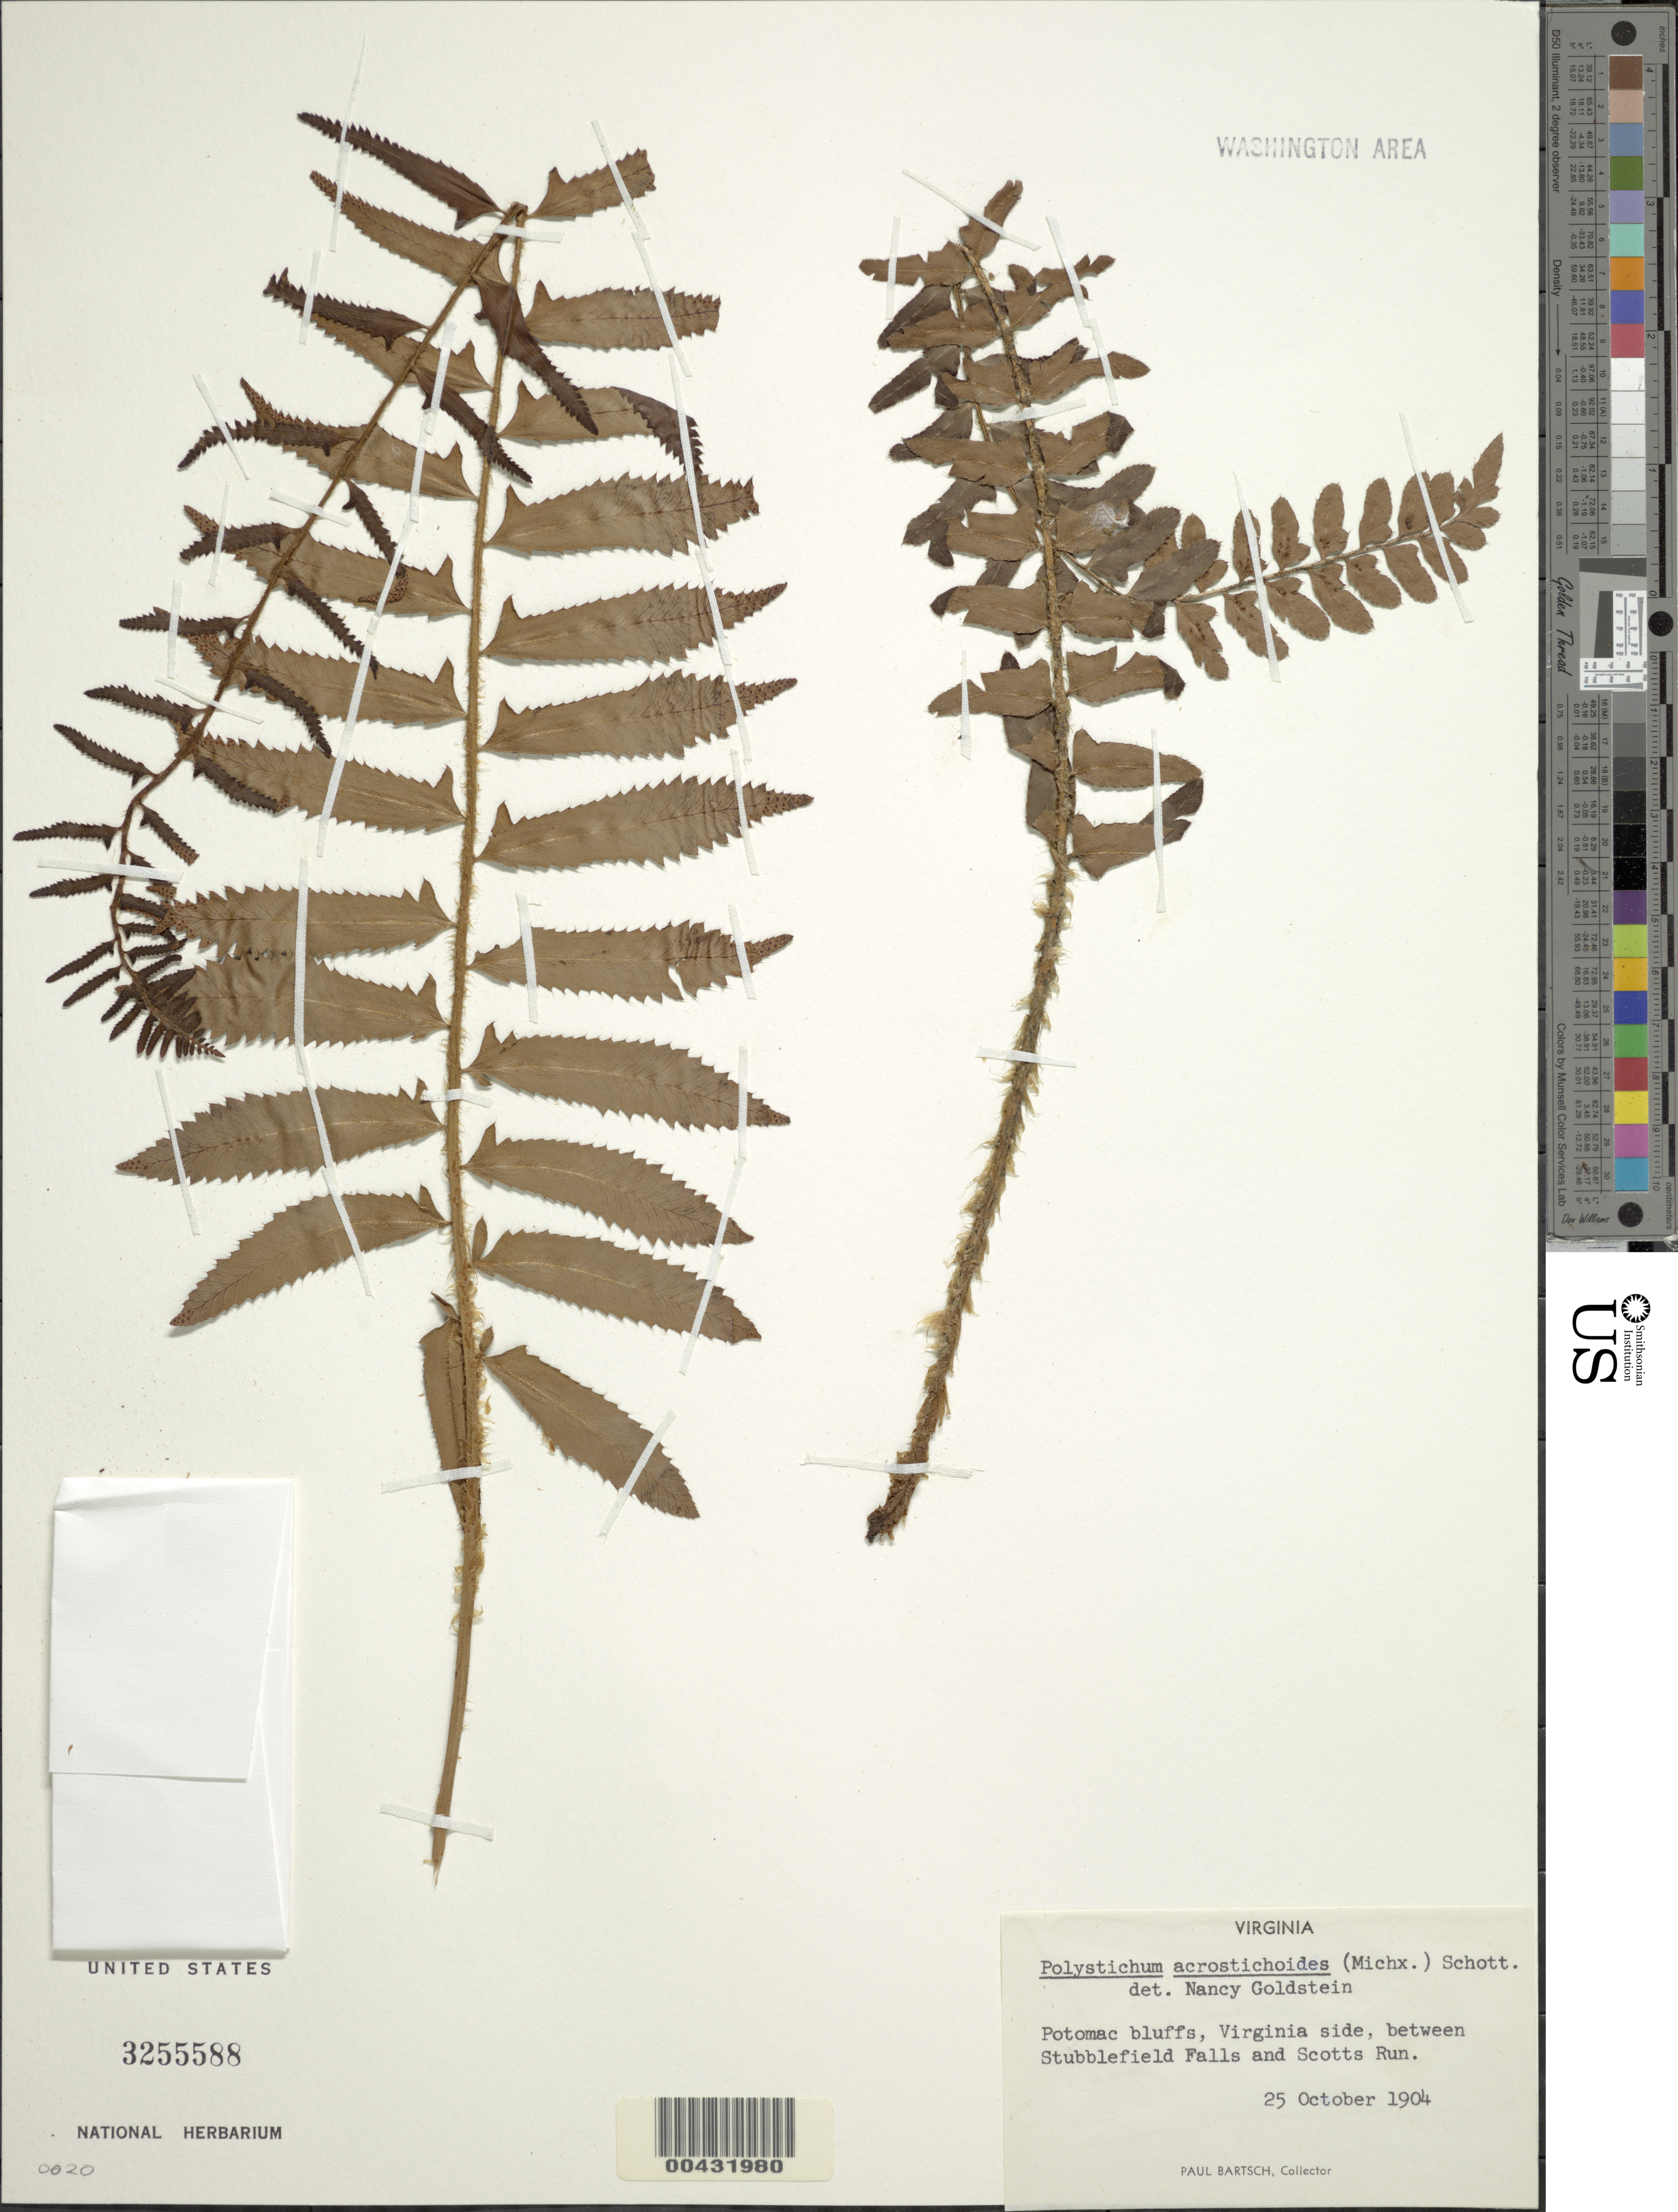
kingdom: Plantae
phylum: Tracheophyta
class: Polypodiopsida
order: Polypodiales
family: Dryopteridaceae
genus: Polystichum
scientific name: Polystichum acrostichoides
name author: (Michx.) Schott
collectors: P. Bartsch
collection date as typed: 25 Oct 1904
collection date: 1904-10-25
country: United States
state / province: Virginia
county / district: Fairfax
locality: between Stubblefield Falls and Scotts Run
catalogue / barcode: US 3255588